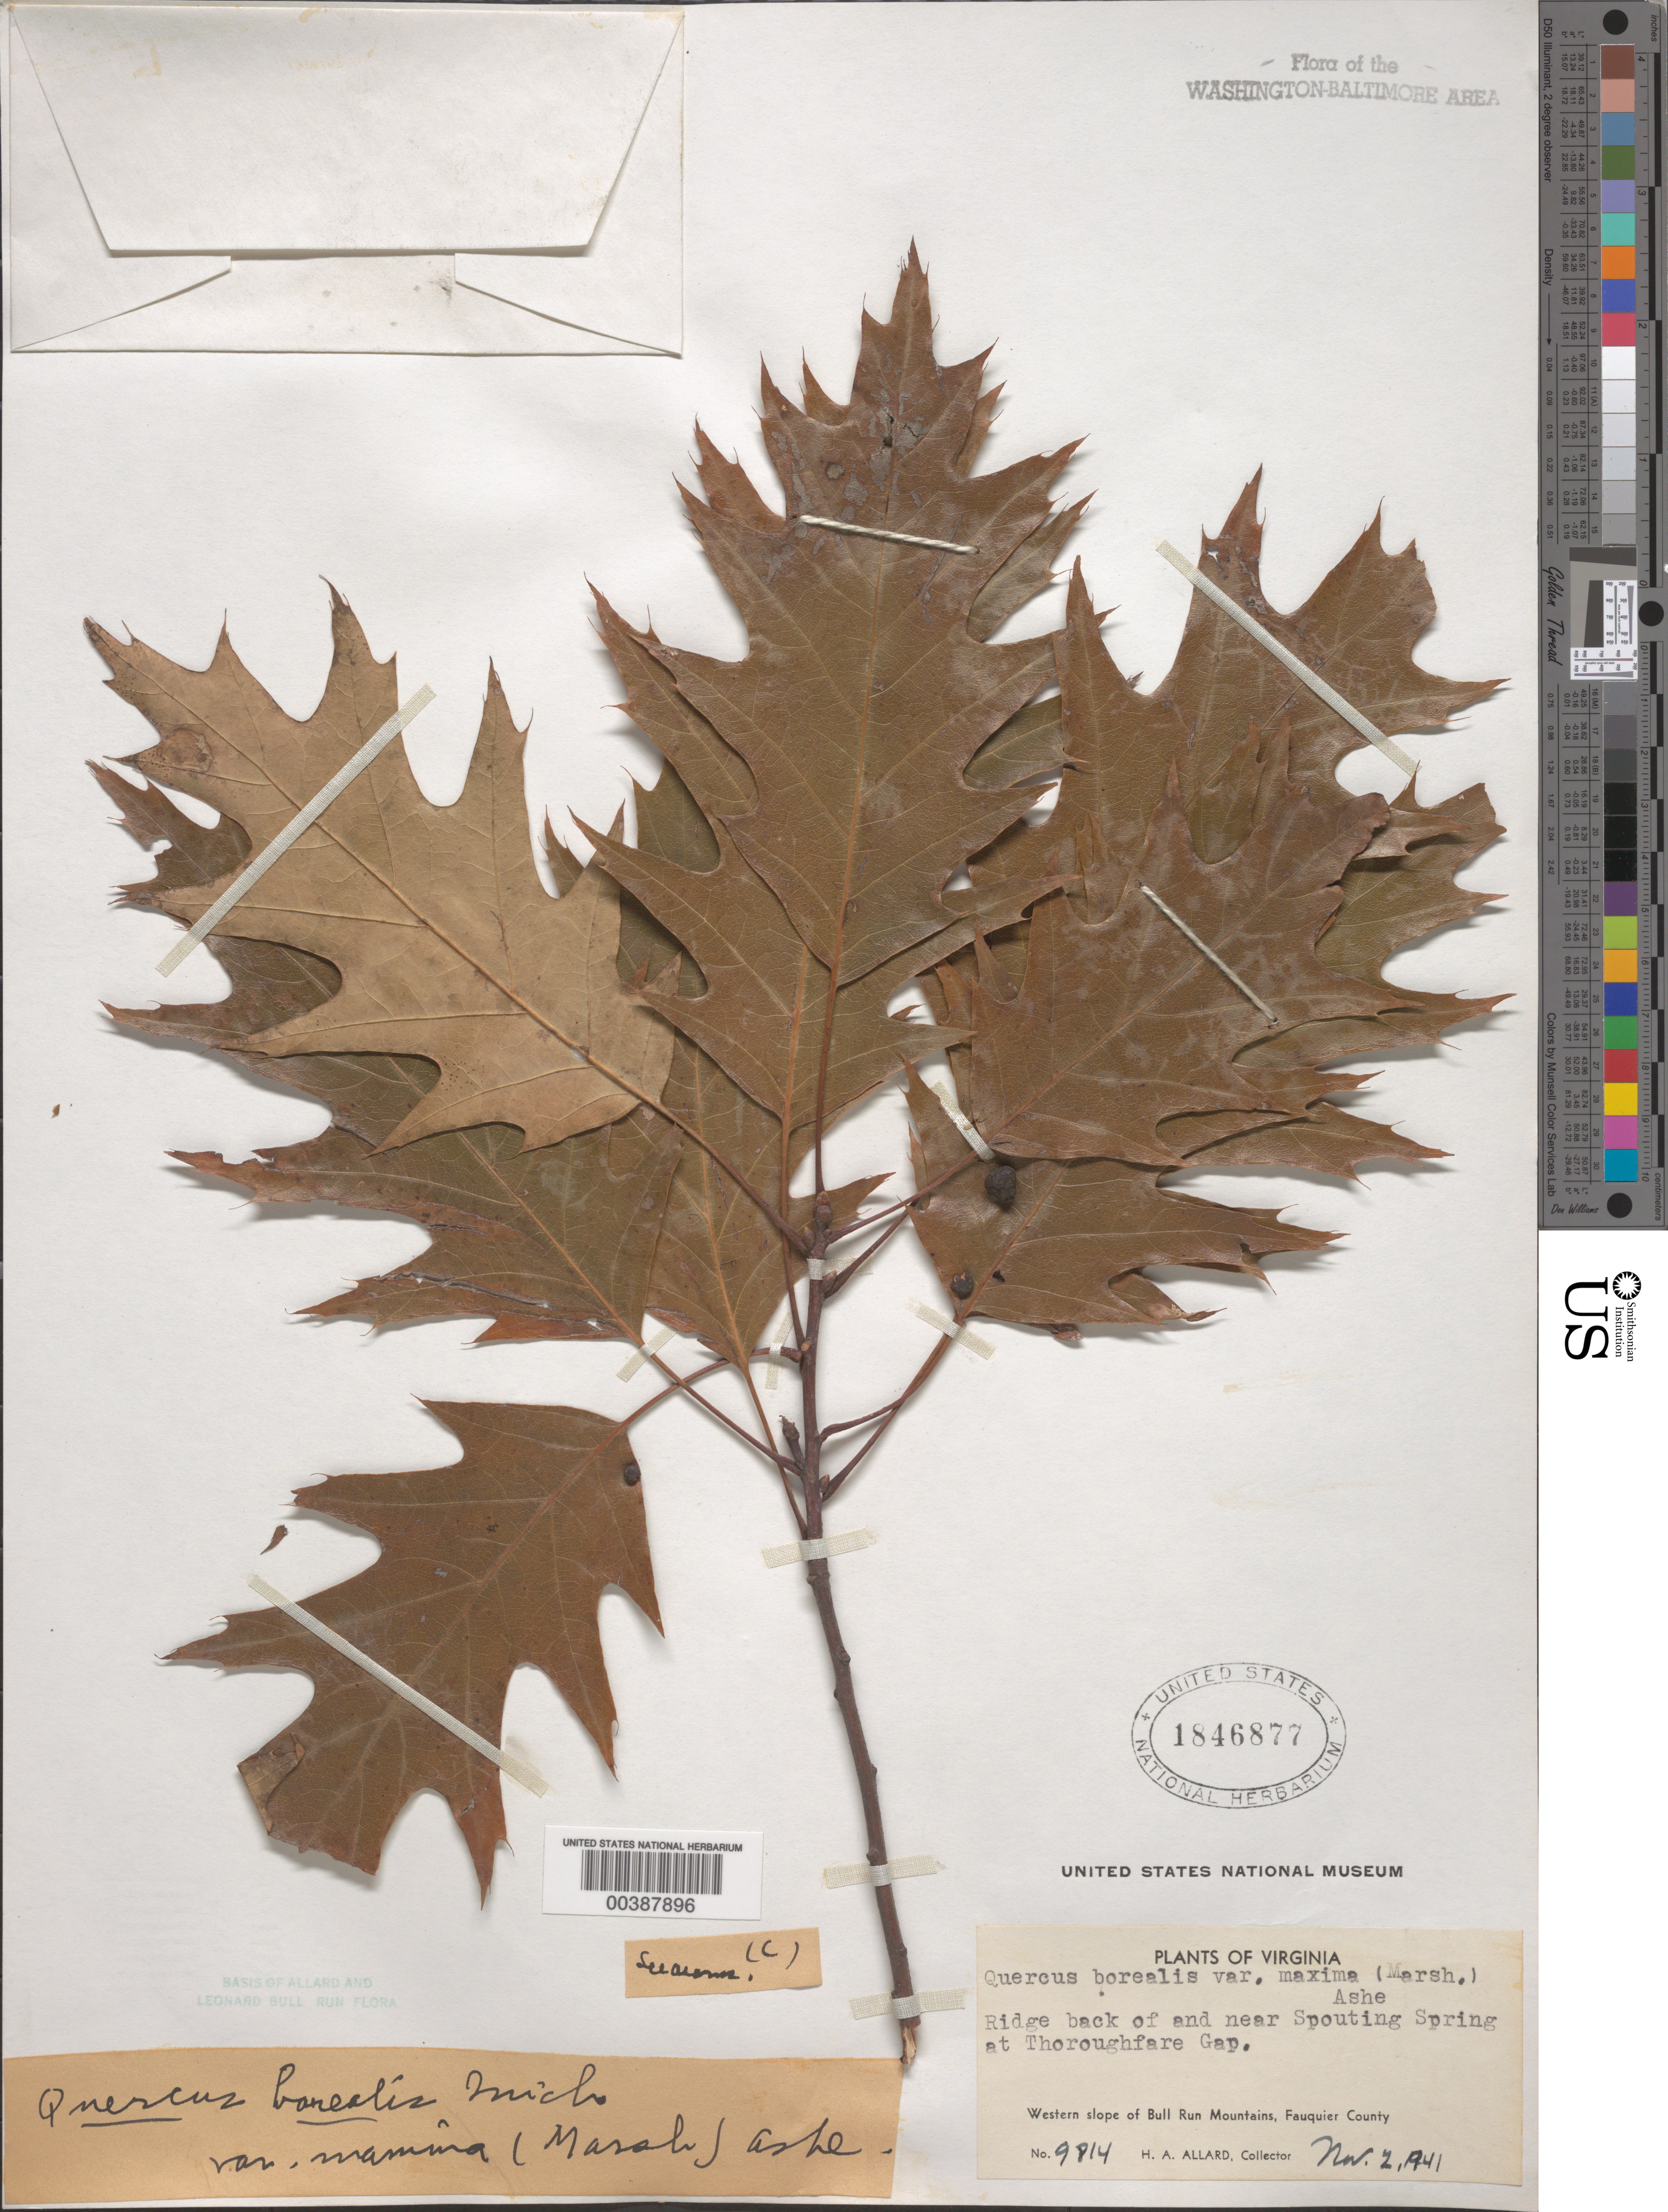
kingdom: Plantae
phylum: Tracheophyta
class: Magnoliopsida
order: Fagales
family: Fagaceae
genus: Quercus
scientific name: Quercus rubra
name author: L.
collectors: H. A. Allard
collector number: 9814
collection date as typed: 02 Nov 1941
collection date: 1941-11-02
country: United States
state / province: Virginia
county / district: Fauquier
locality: Spouting Spring vicinity, Thorofare Gap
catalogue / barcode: US 1846877